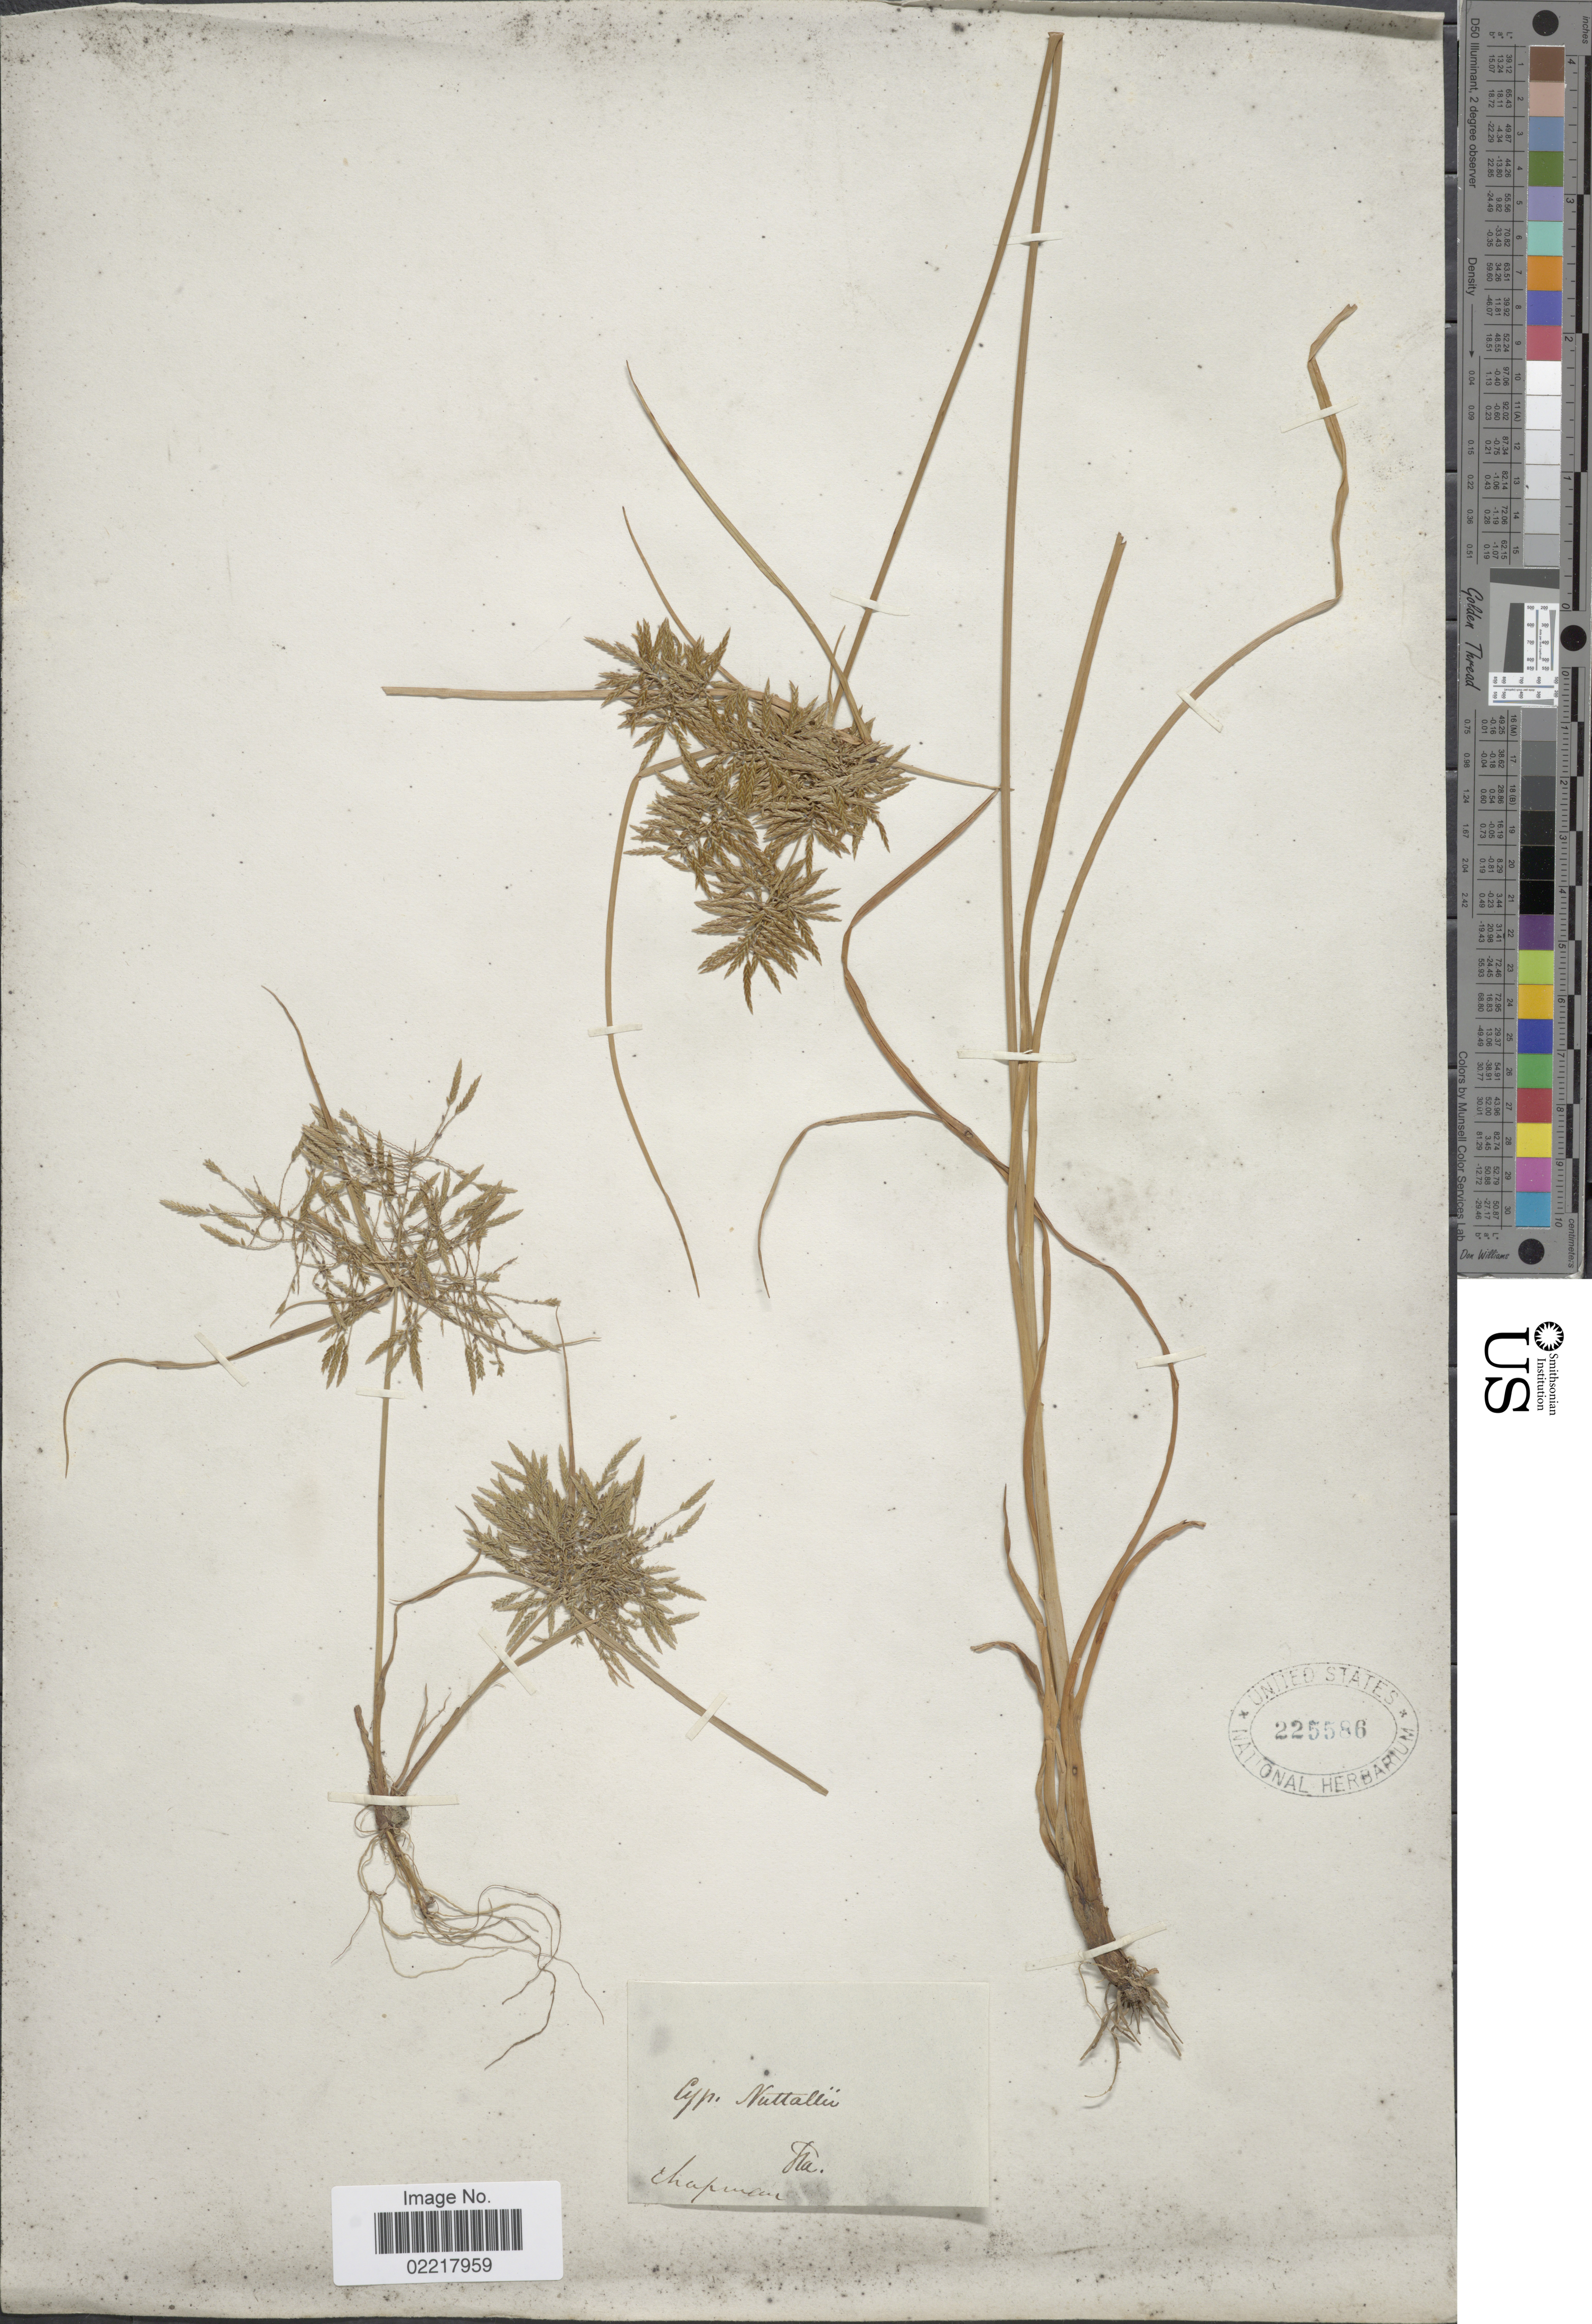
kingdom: Plantae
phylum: Tracheophyta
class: Liliopsida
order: Poales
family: Cyperaceae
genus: Cyperus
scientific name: Cyperus polystachyos var. texensis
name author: (Torr.) Fernald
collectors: A. Chapman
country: United States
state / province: Florida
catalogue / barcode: US 225586